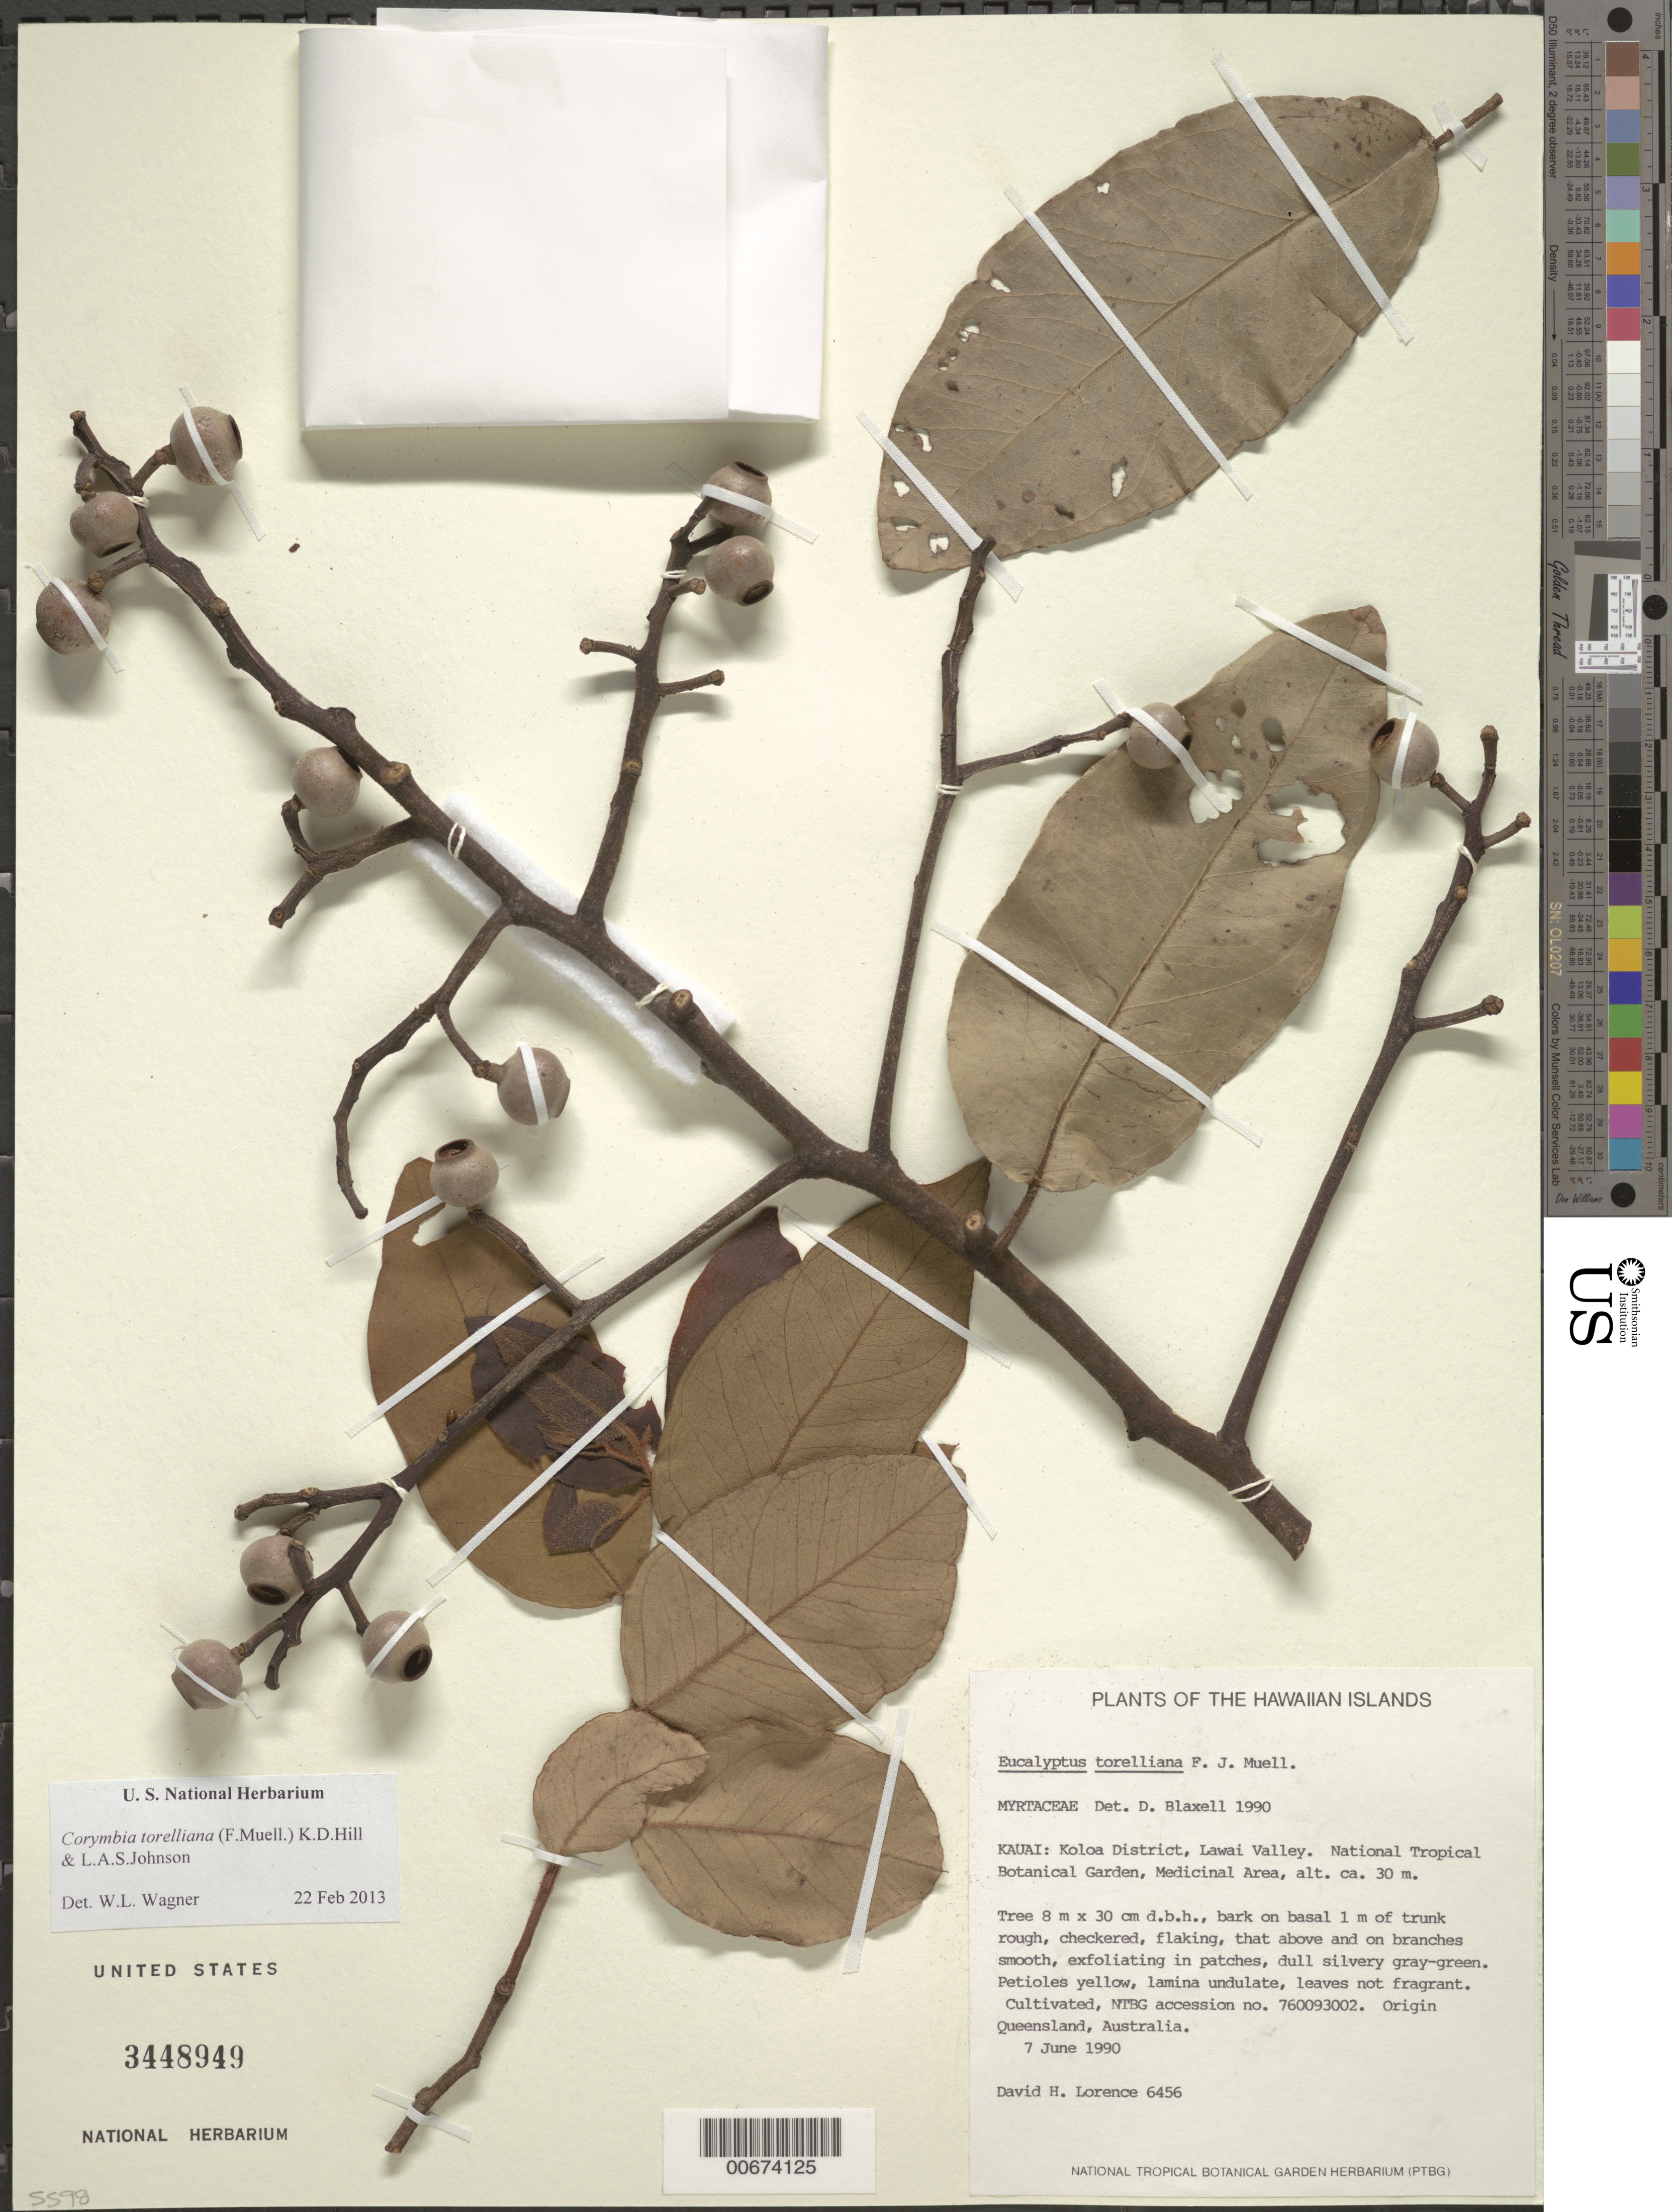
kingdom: Plantae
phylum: Tracheophyta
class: Magnoliopsida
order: Myrtales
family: Myrtaceae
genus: Corymbia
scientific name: Corymbia torelliana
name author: (F. Muell.) K.D. Hill & L.A.S. Johnson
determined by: Wagner, W. L., (BOT), Smithsonian Institution - National Museum of Natural History (UNITED STATES)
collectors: D. Lorence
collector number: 6456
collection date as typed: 7 Jun 1990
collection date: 1990-06-07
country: United States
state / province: Hawaii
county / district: Kauai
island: Kaua'i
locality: National Tropical Botanical Garden in Lawai Valley, medicinal area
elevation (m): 30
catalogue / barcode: US 3448949